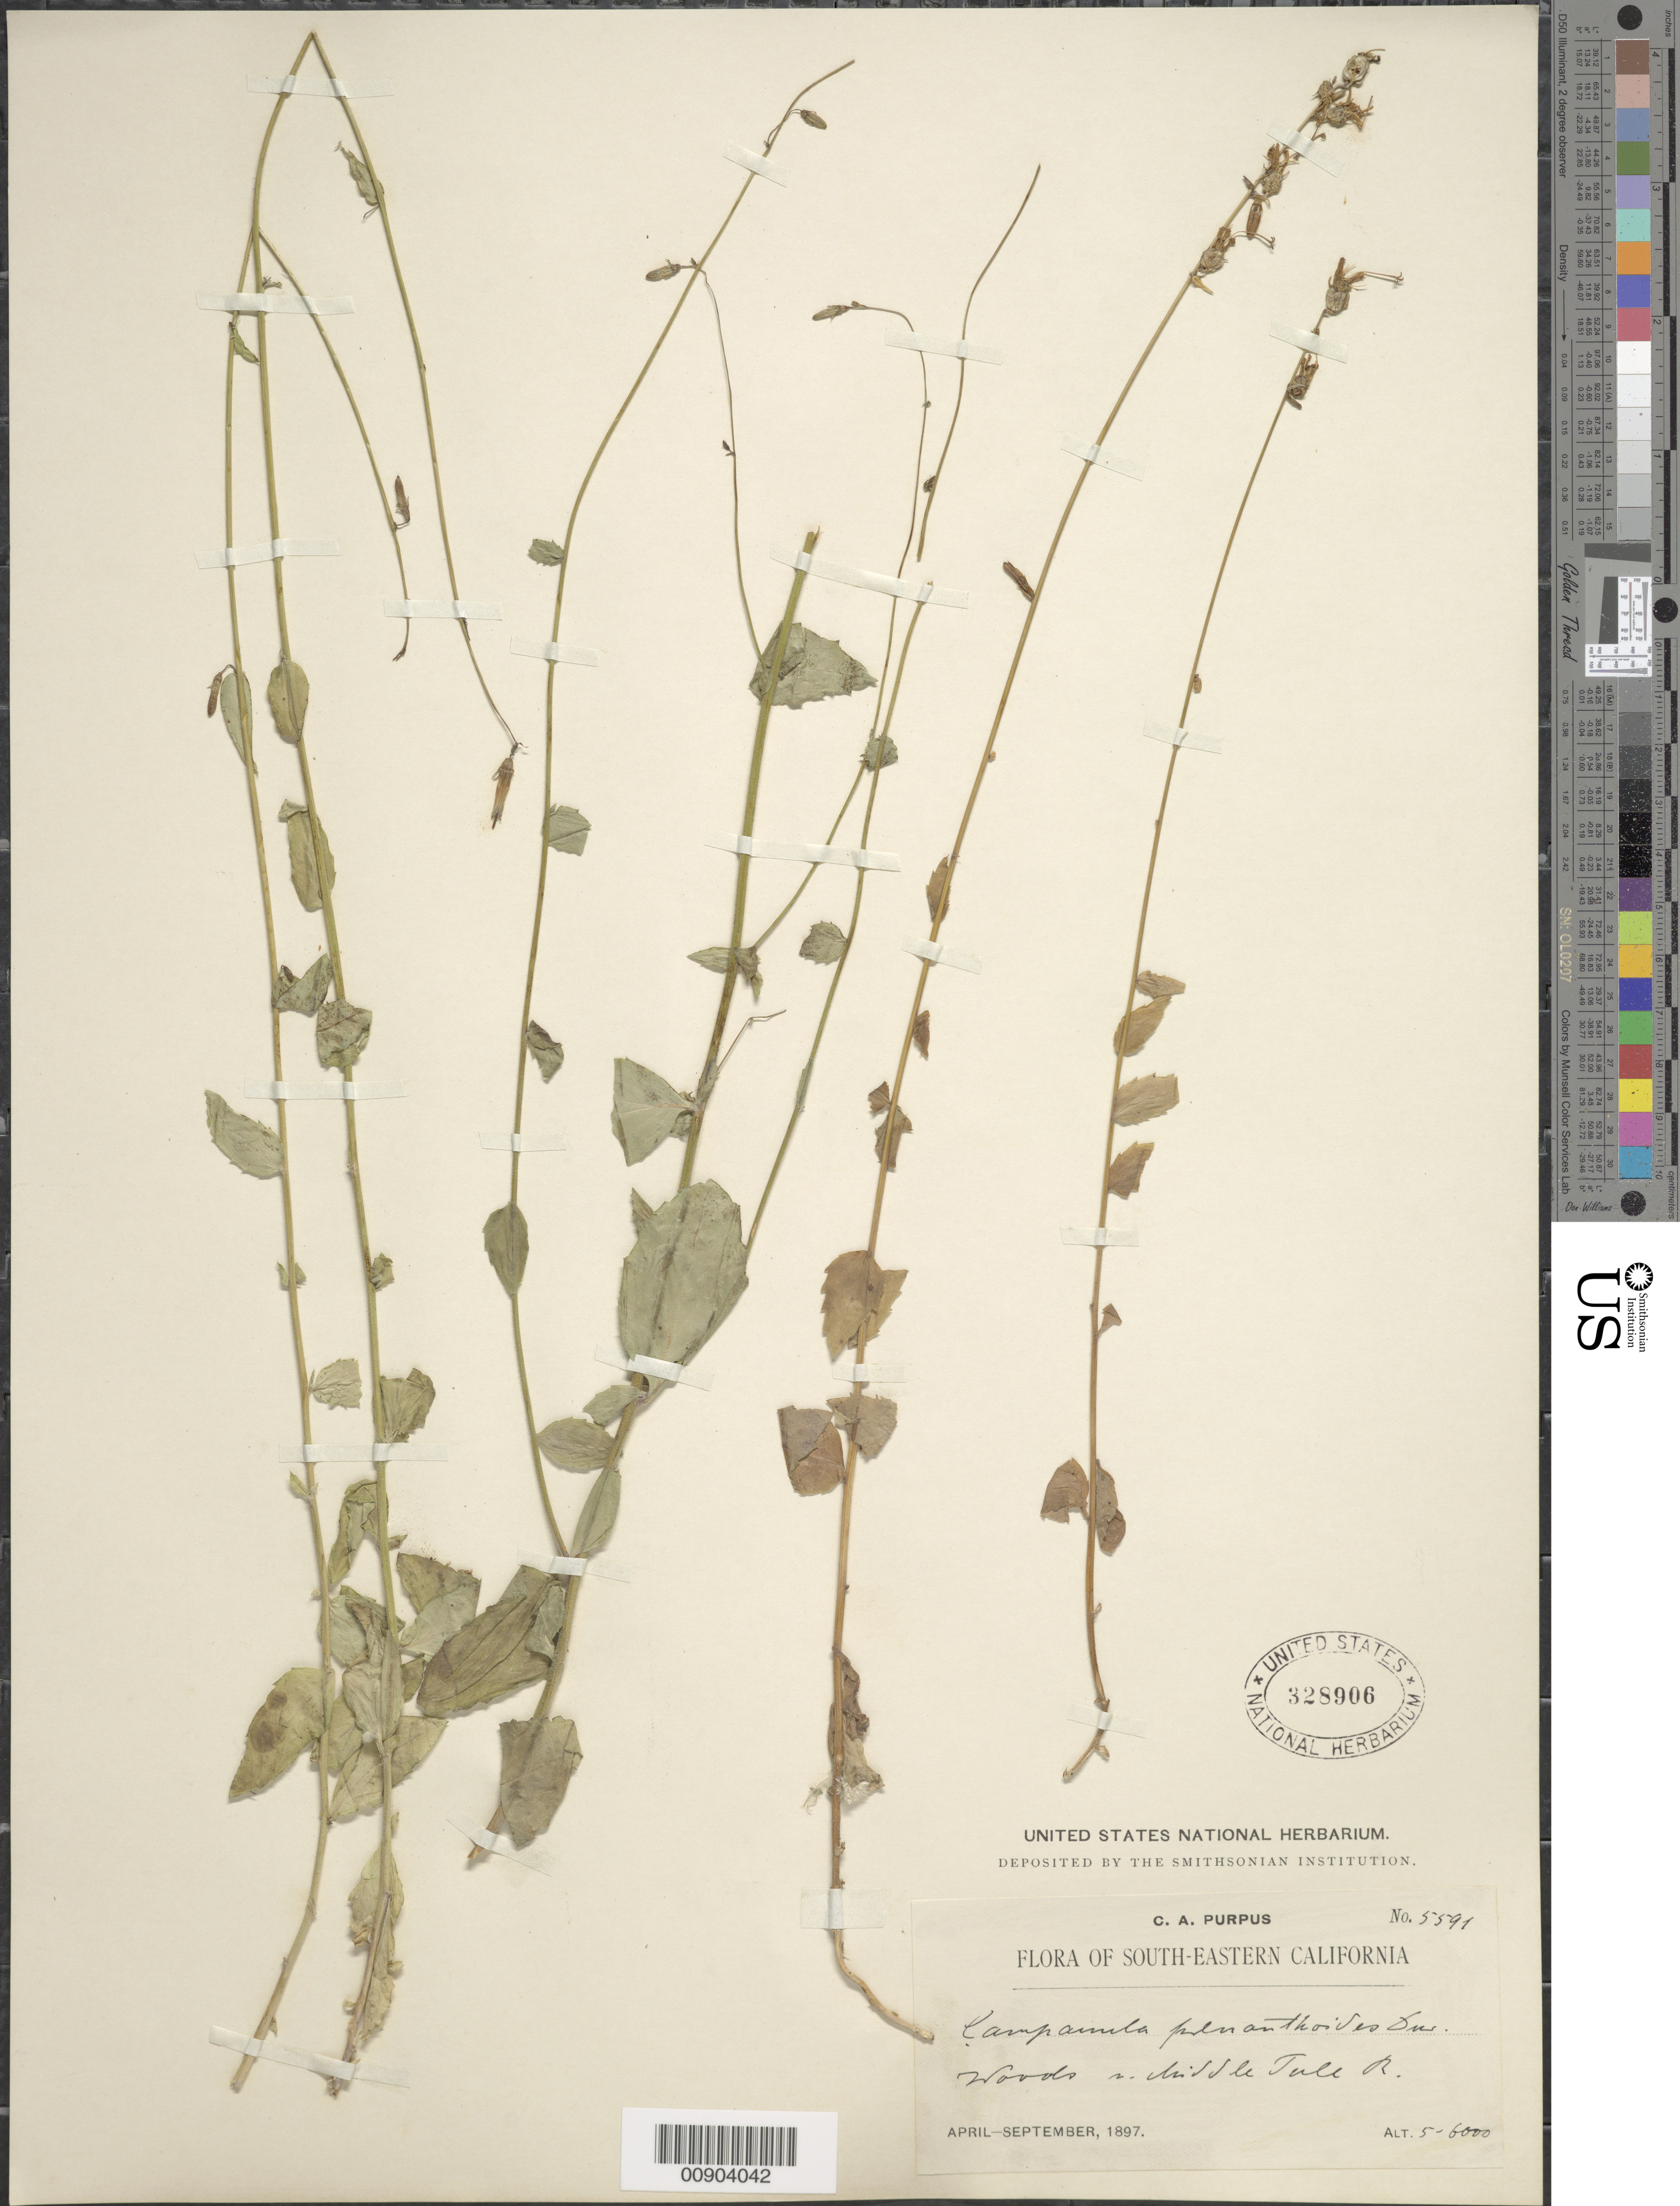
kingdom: Plantae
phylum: Tracheophyta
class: Magnoliopsida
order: Asterales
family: Campanulaceae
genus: Campanula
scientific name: Campanula prenanthoides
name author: Durand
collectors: C. A. Purpus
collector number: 5591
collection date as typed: Apr 1897 and -- Sep 1897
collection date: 1897-04,1897-09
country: United States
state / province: California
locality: Middle Tule River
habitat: woods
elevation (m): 1524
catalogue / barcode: US 328906